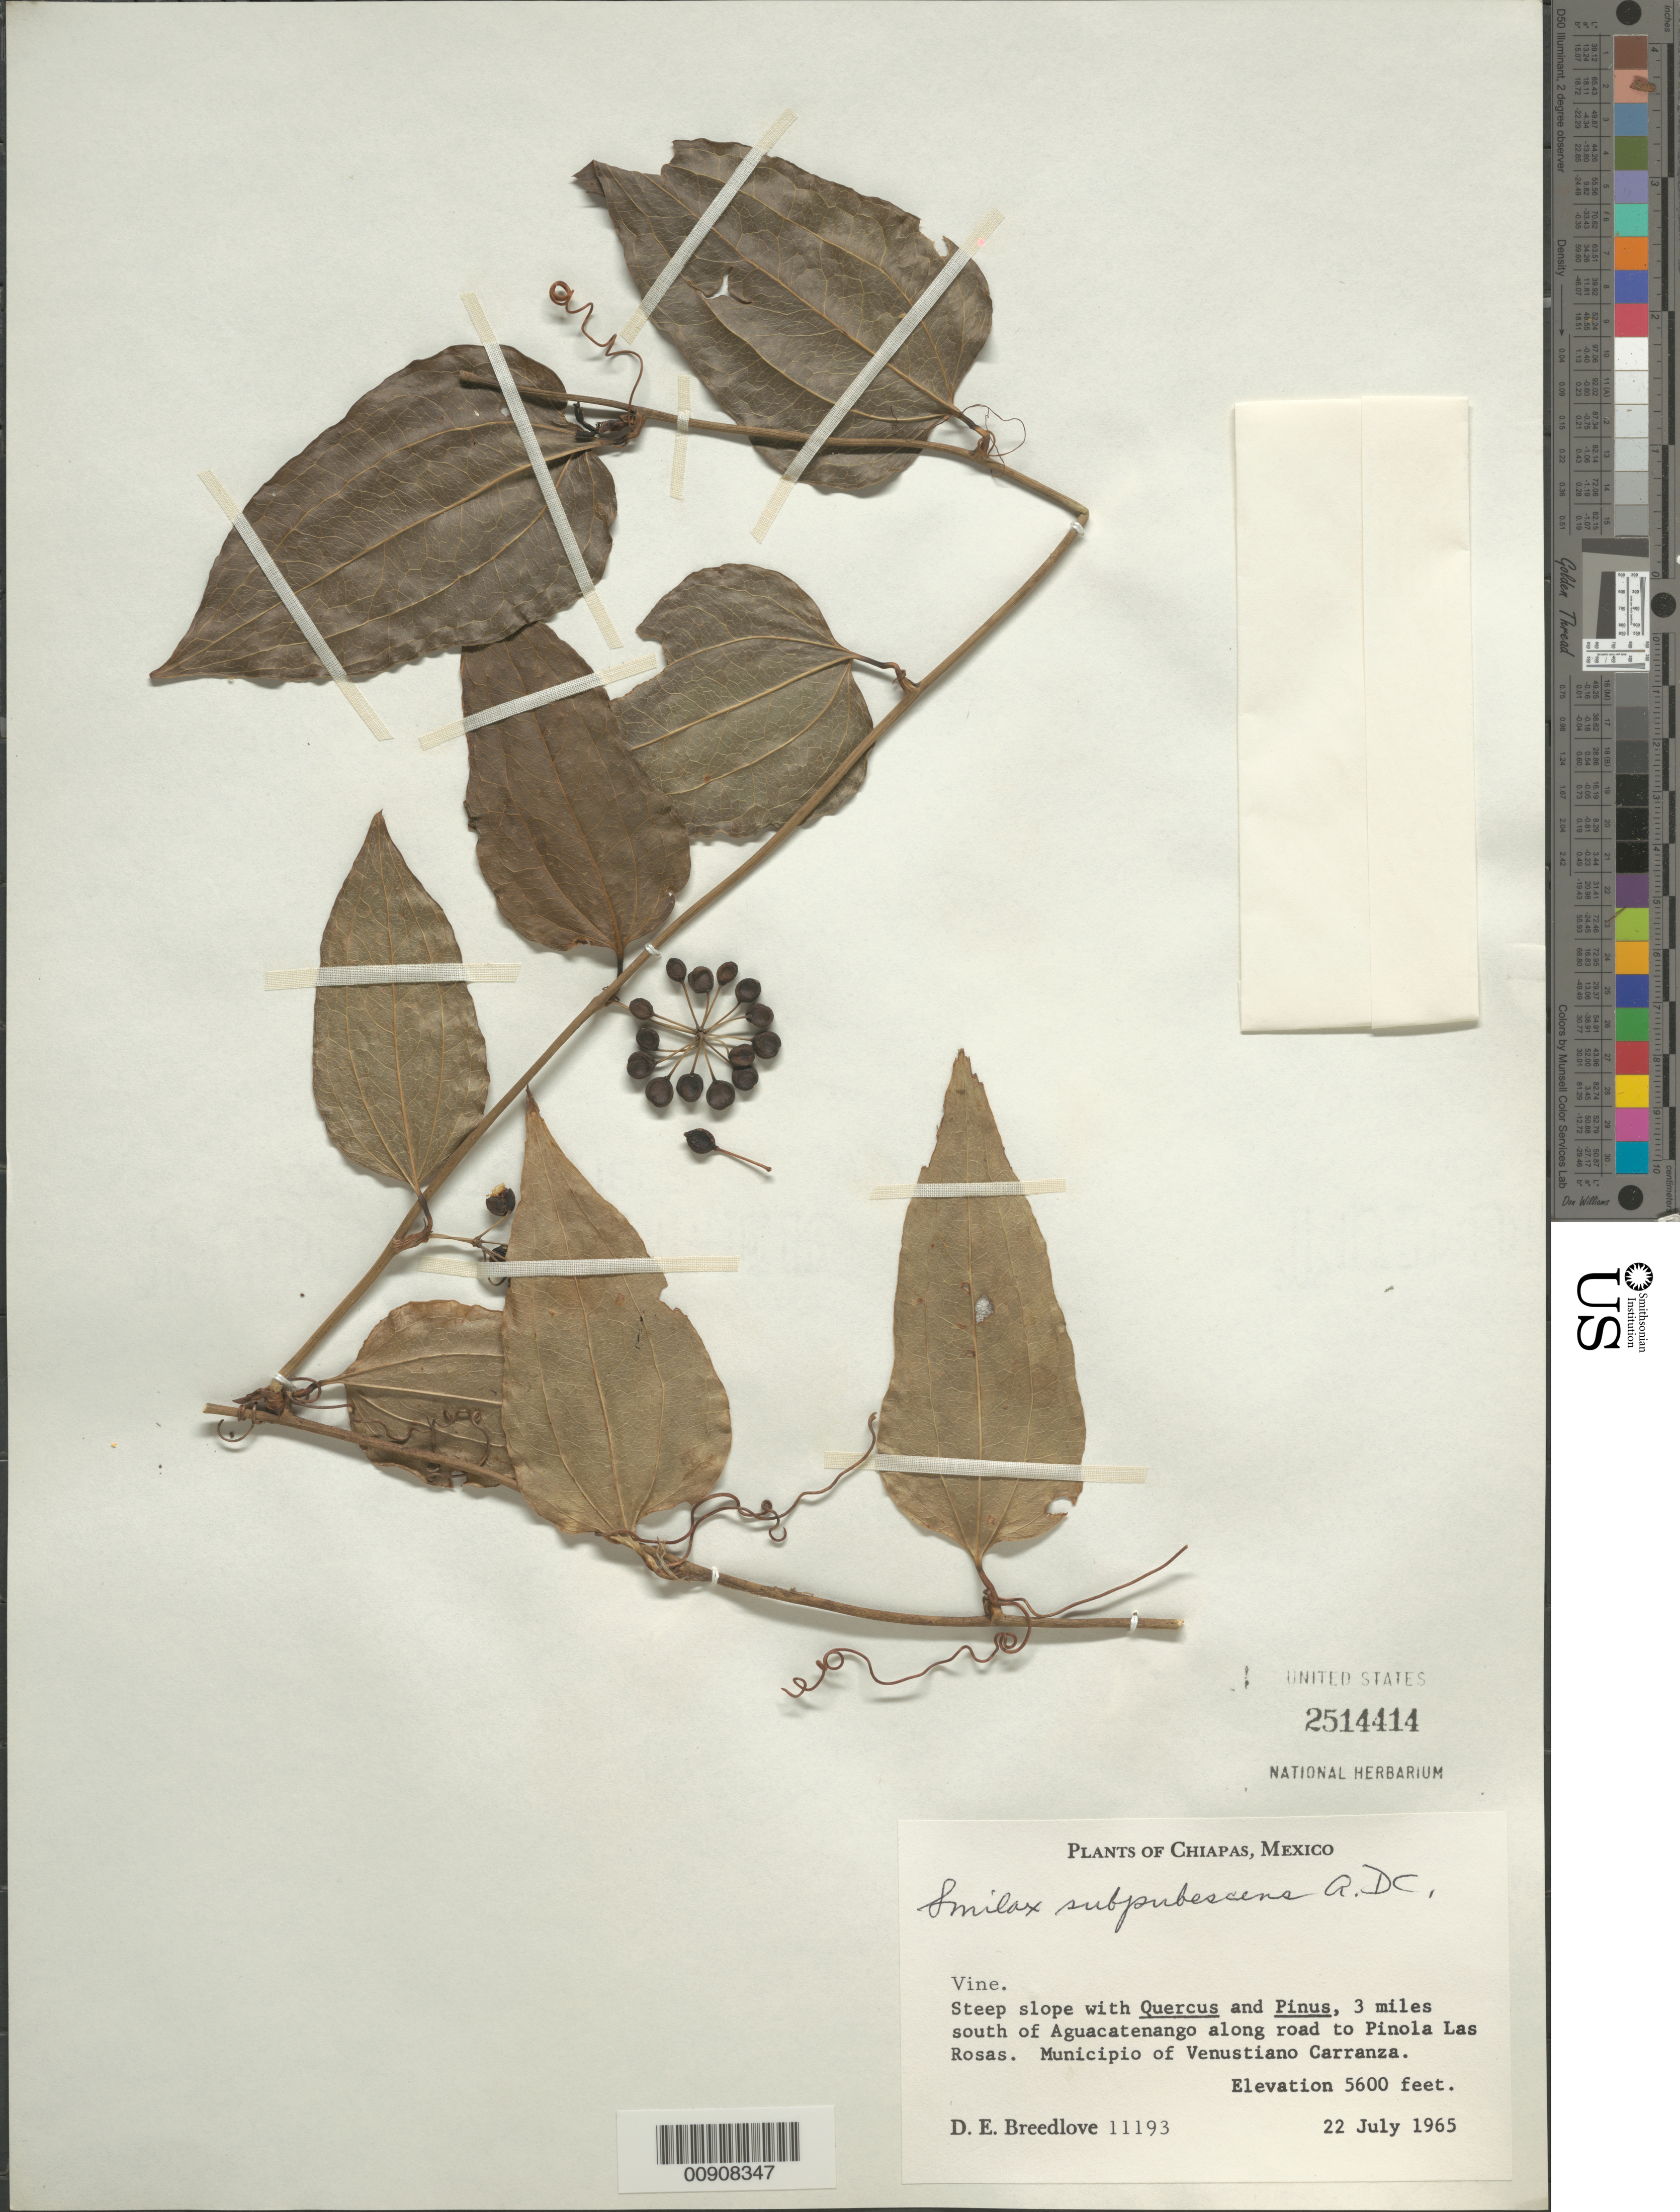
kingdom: Plantae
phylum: Tracheophyta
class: Liliopsida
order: Liliales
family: Smilacaceae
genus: Smilax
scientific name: Smilax subpubescens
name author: A. DC.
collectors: D. E. Breedlove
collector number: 11193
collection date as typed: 22 Jul 1965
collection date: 1965-07-22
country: Mexico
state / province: Chiapas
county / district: Venustiano Carranza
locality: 3 miles south of Aguacatenango along road to Pinola Las Rosas. Municipio of Venustiano Carranza, Chiapas.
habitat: Steep slope with Quercus and Pinus.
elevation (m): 1707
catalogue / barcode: US 2514414